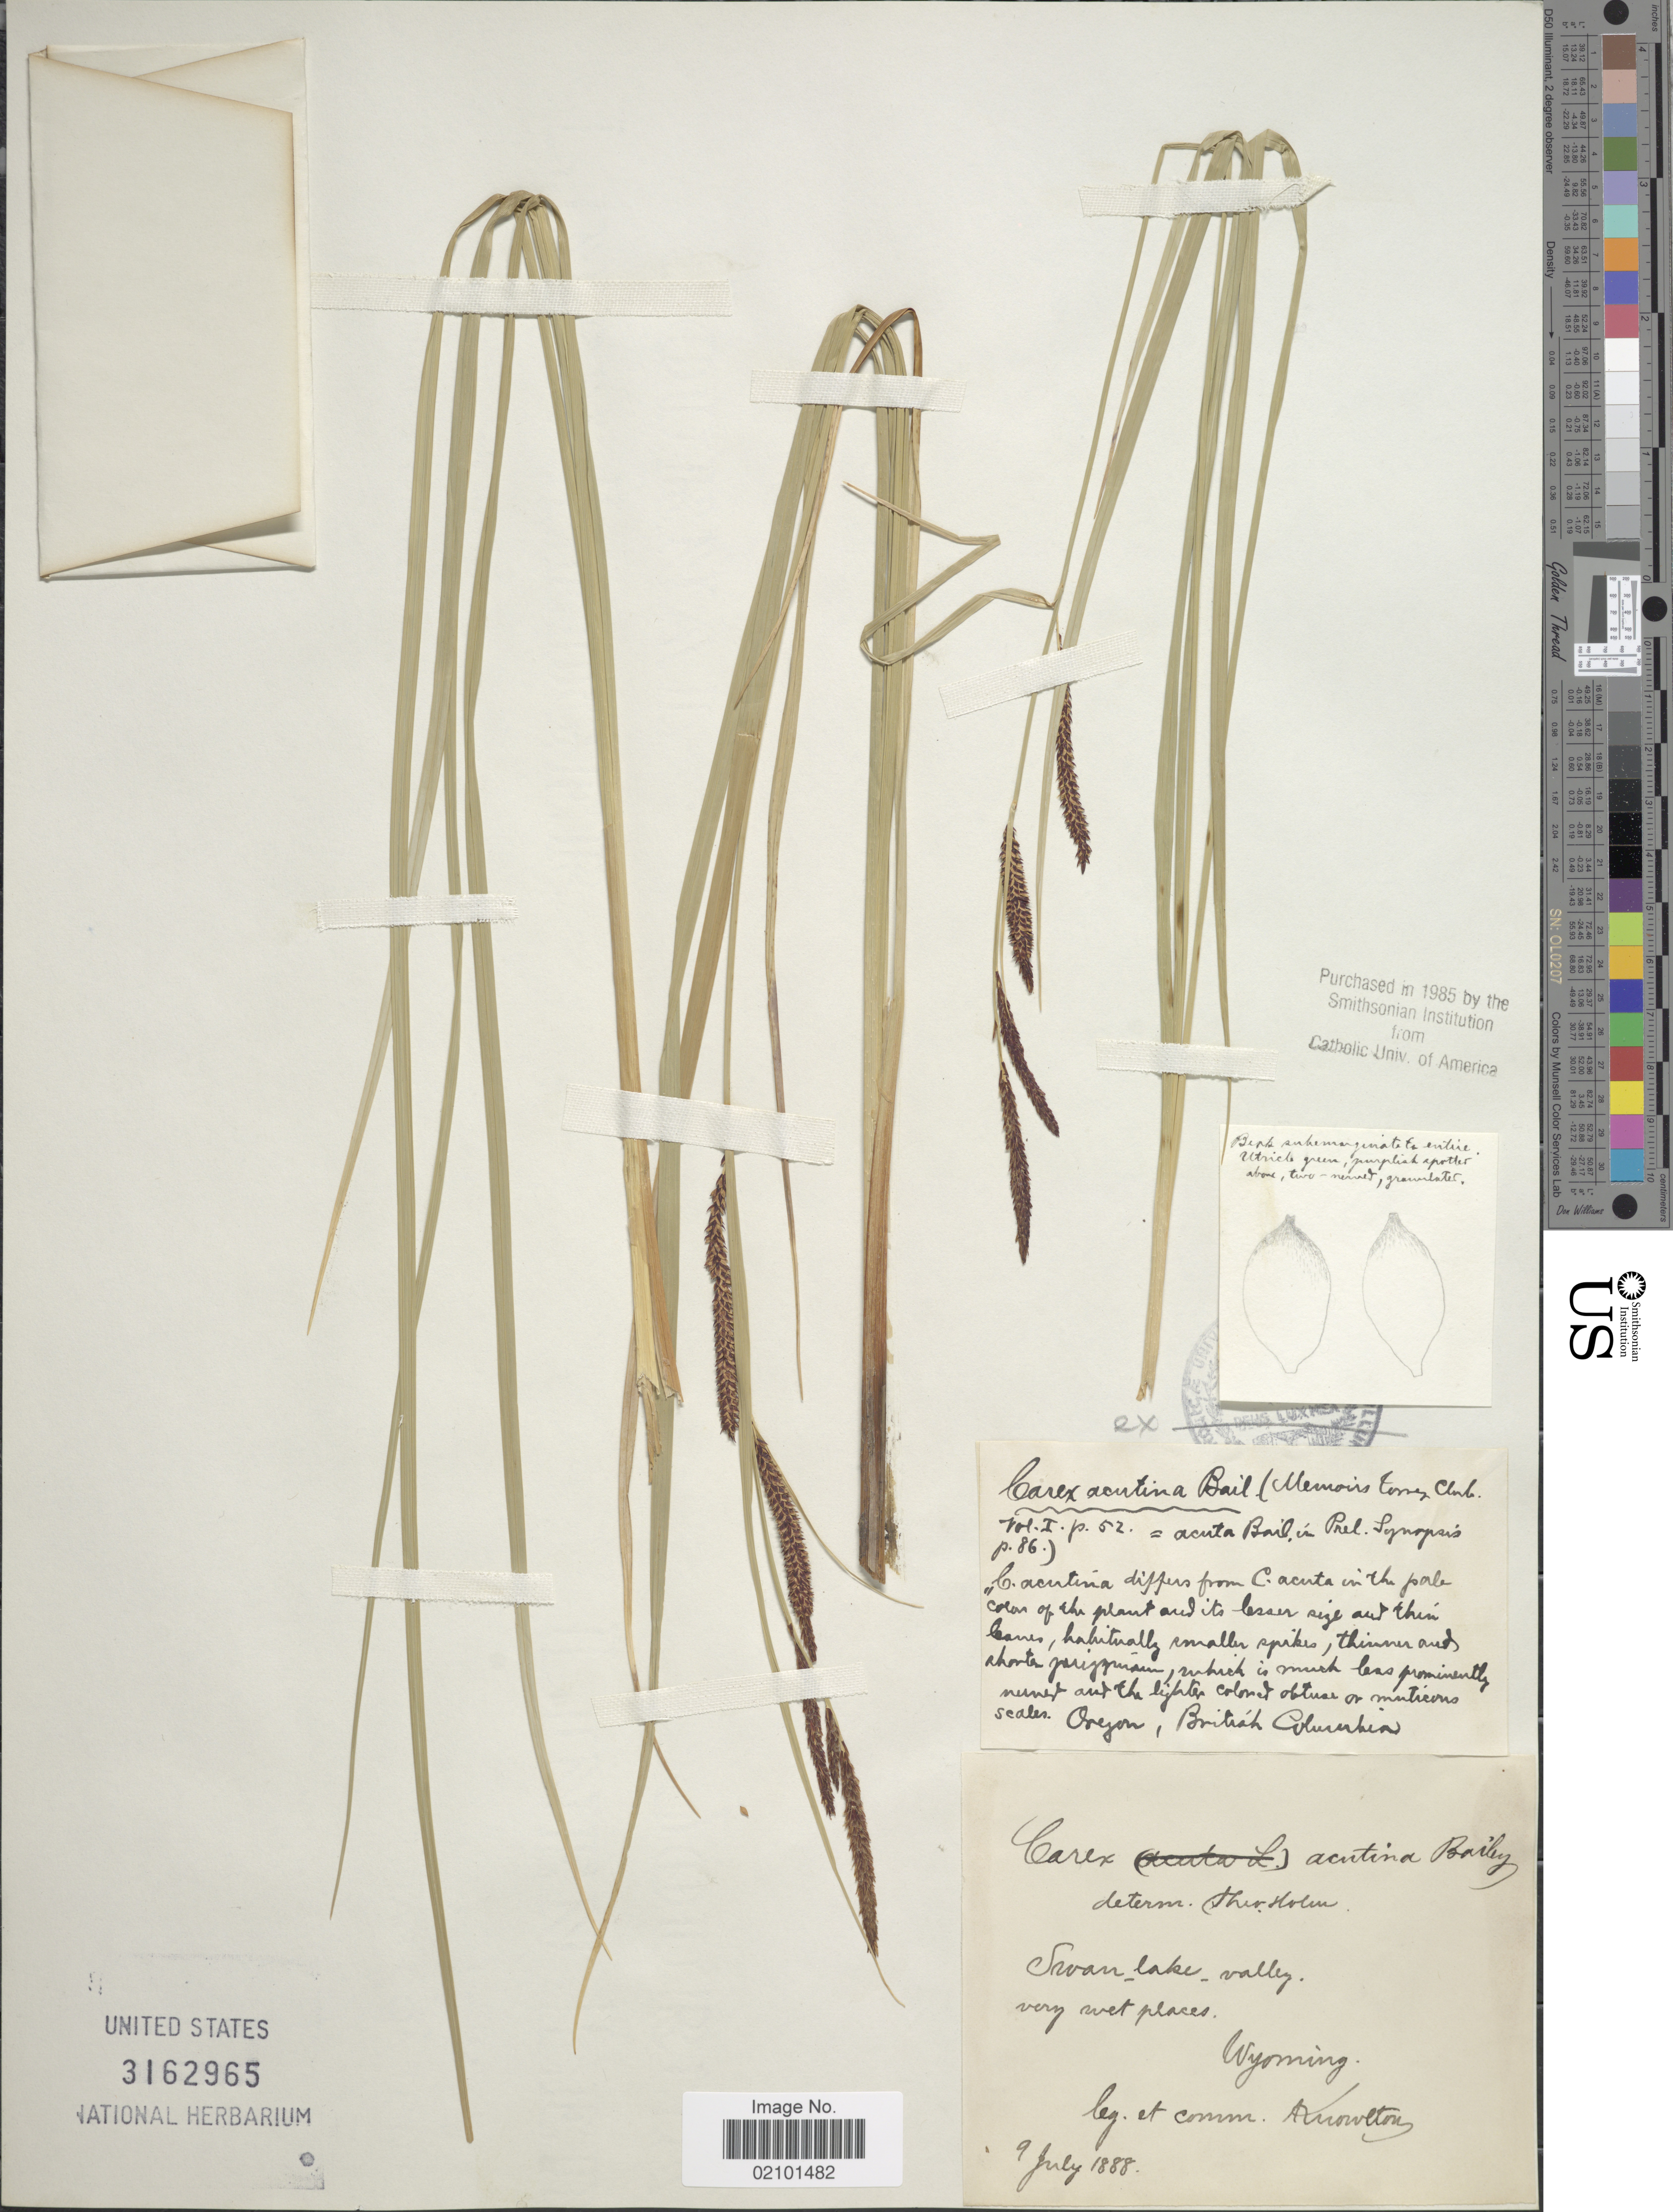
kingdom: Plantae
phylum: Tracheophyta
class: Liliopsida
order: Poales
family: Cyperaceae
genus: Carex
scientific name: Carex aquatilis var. aquatilis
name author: Wahlenb.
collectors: -. Knowlton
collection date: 1888-07-09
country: United States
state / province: Wyoming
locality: Swan Lake valley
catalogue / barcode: US 3162965